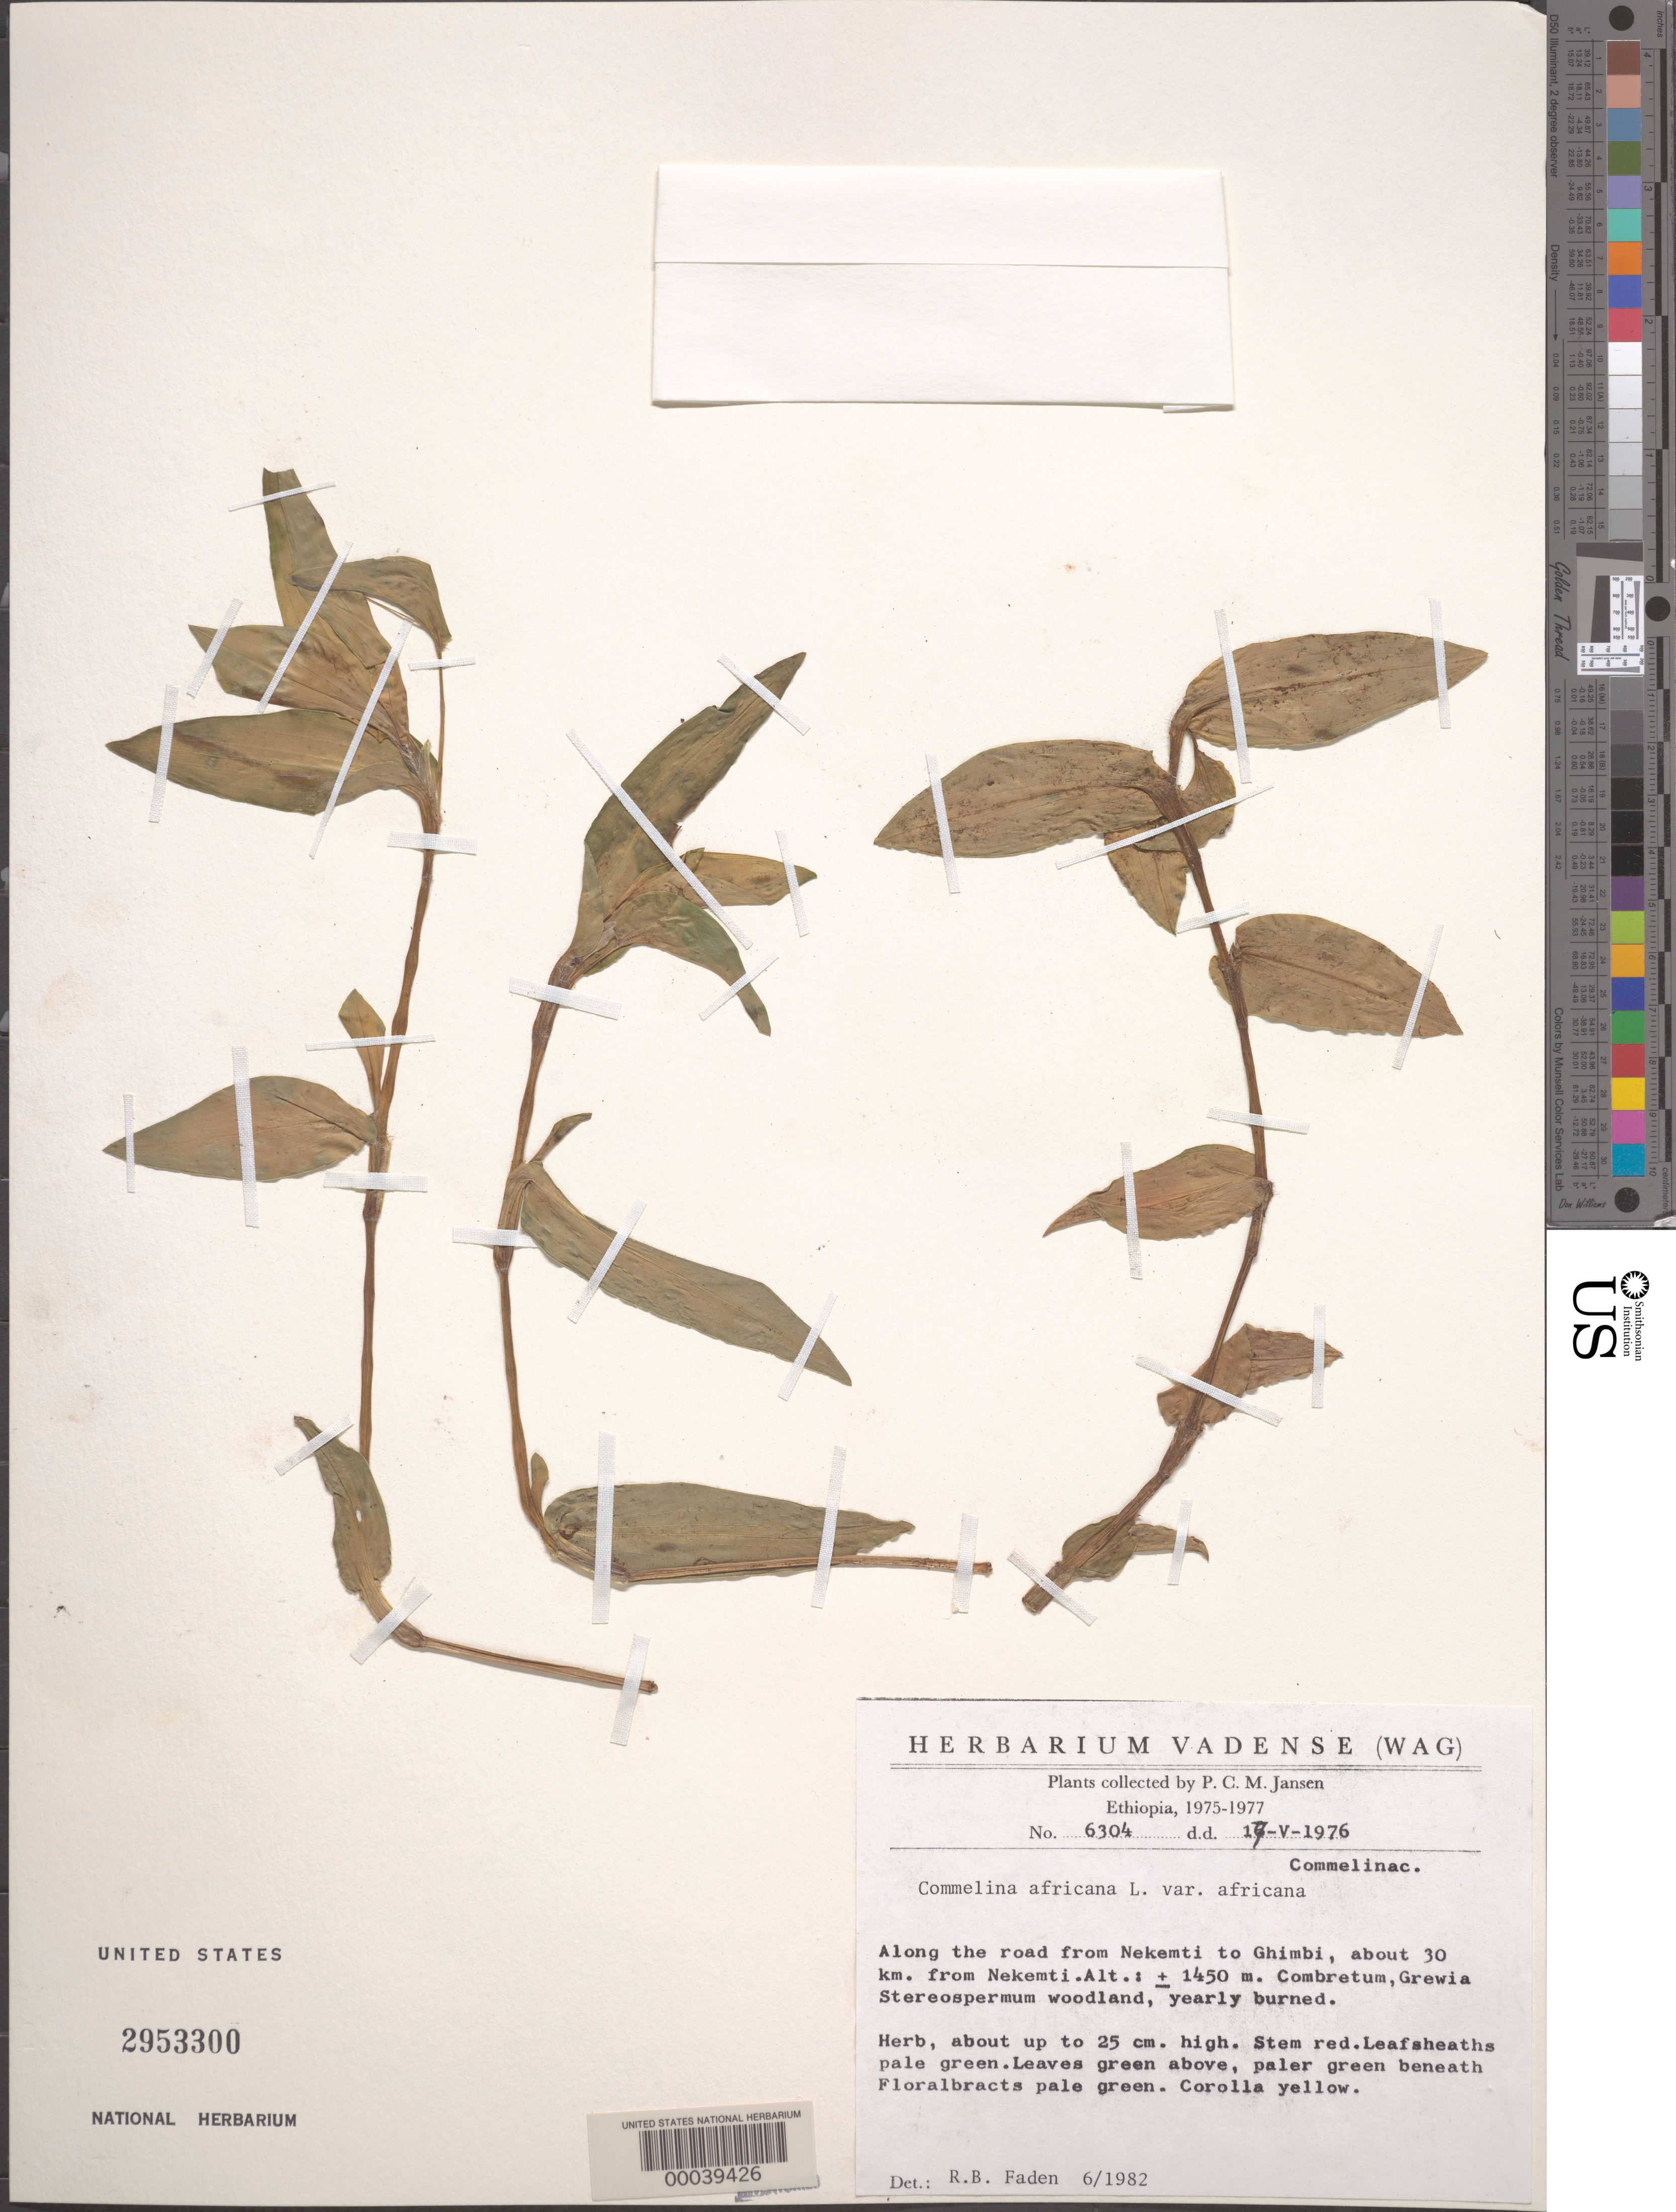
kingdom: Plantae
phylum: Tracheophyta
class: Liliopsida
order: Commelinales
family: Commelinaceae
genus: Commelina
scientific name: Commelina africana var. africana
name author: L.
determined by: Faden, Robert B., (US), Smithsonian Institution - National Museum of Natural History (UNITED STATES)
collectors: P. Jansen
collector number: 6304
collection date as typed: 17 May 1976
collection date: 1976-05-17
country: Ethiopia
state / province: Oromiya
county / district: Welega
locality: Nekemti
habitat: Stereospermum woodland, yearly burned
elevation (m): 1450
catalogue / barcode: US 2953300